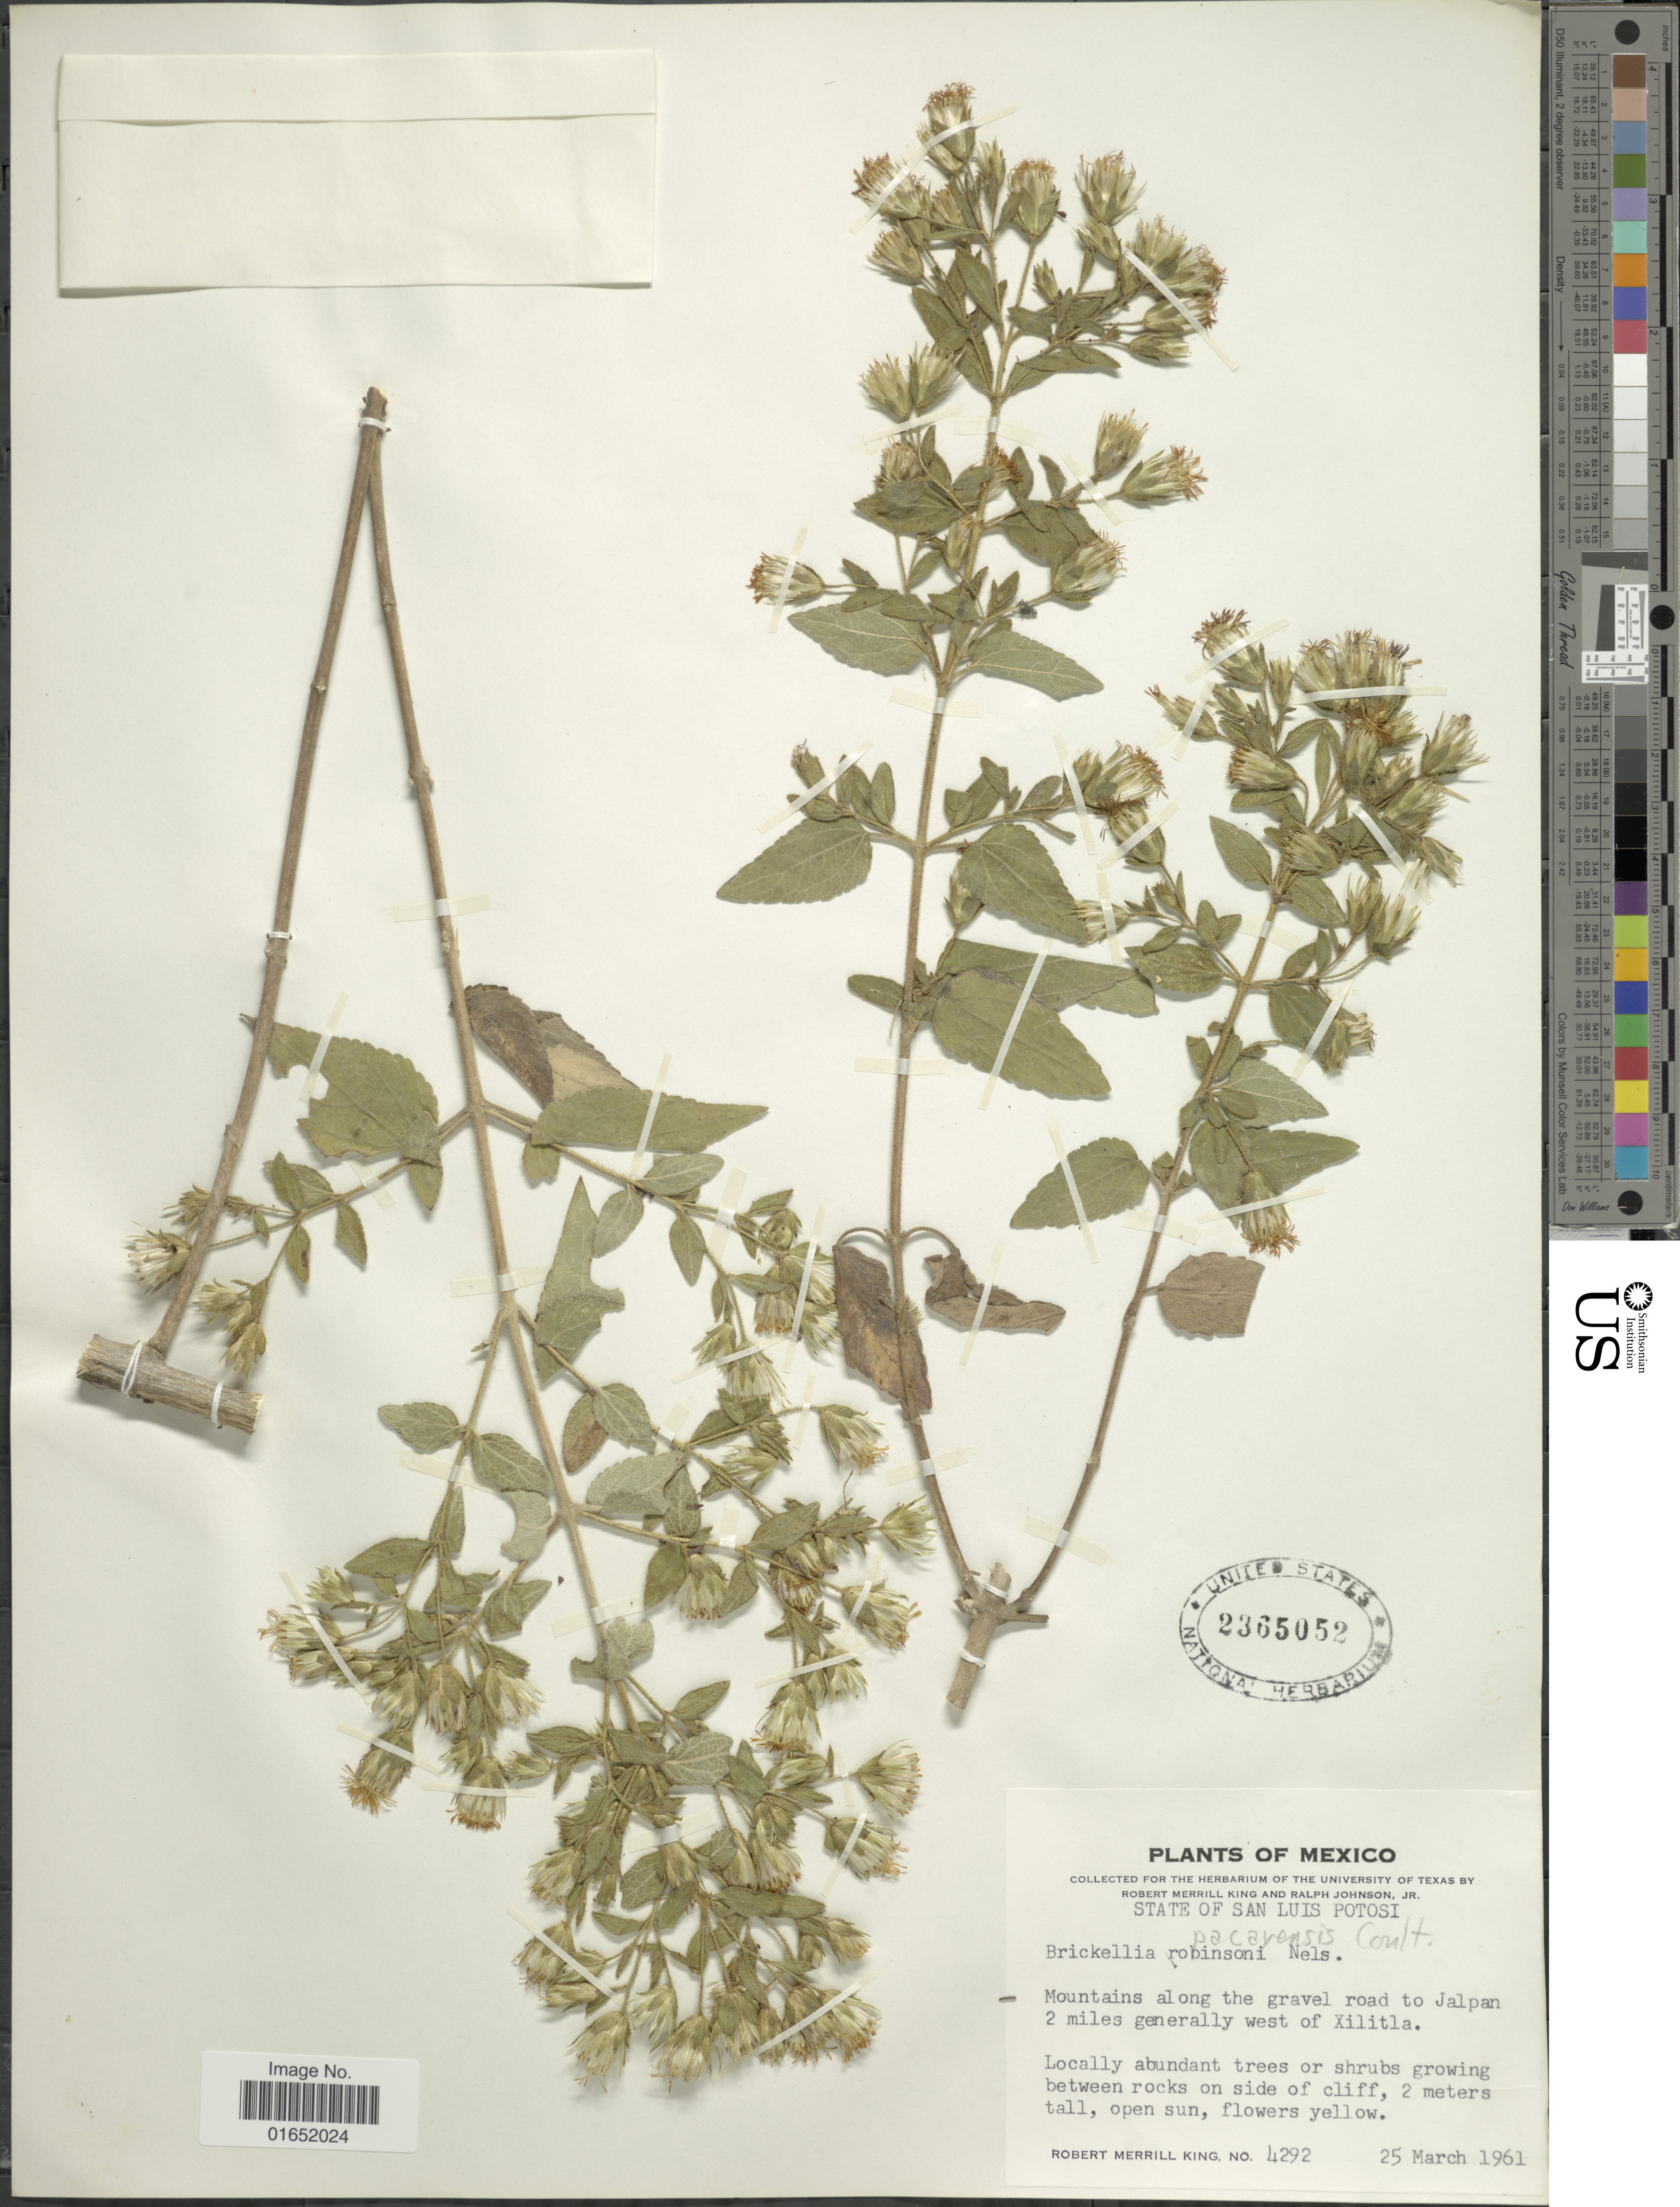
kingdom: Plantae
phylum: Tracheophyta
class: Magnoliopsida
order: Asterales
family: Asteraceae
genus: Brickellia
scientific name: Brickellia pacayensis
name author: J.M. Coult.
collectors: R. M. King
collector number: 4292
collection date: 1961-03-25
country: Mexico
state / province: San Luis Potosí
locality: Mountains along the gravel road to Jalpan 2 miles generally west of Xilitla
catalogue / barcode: US 2365052